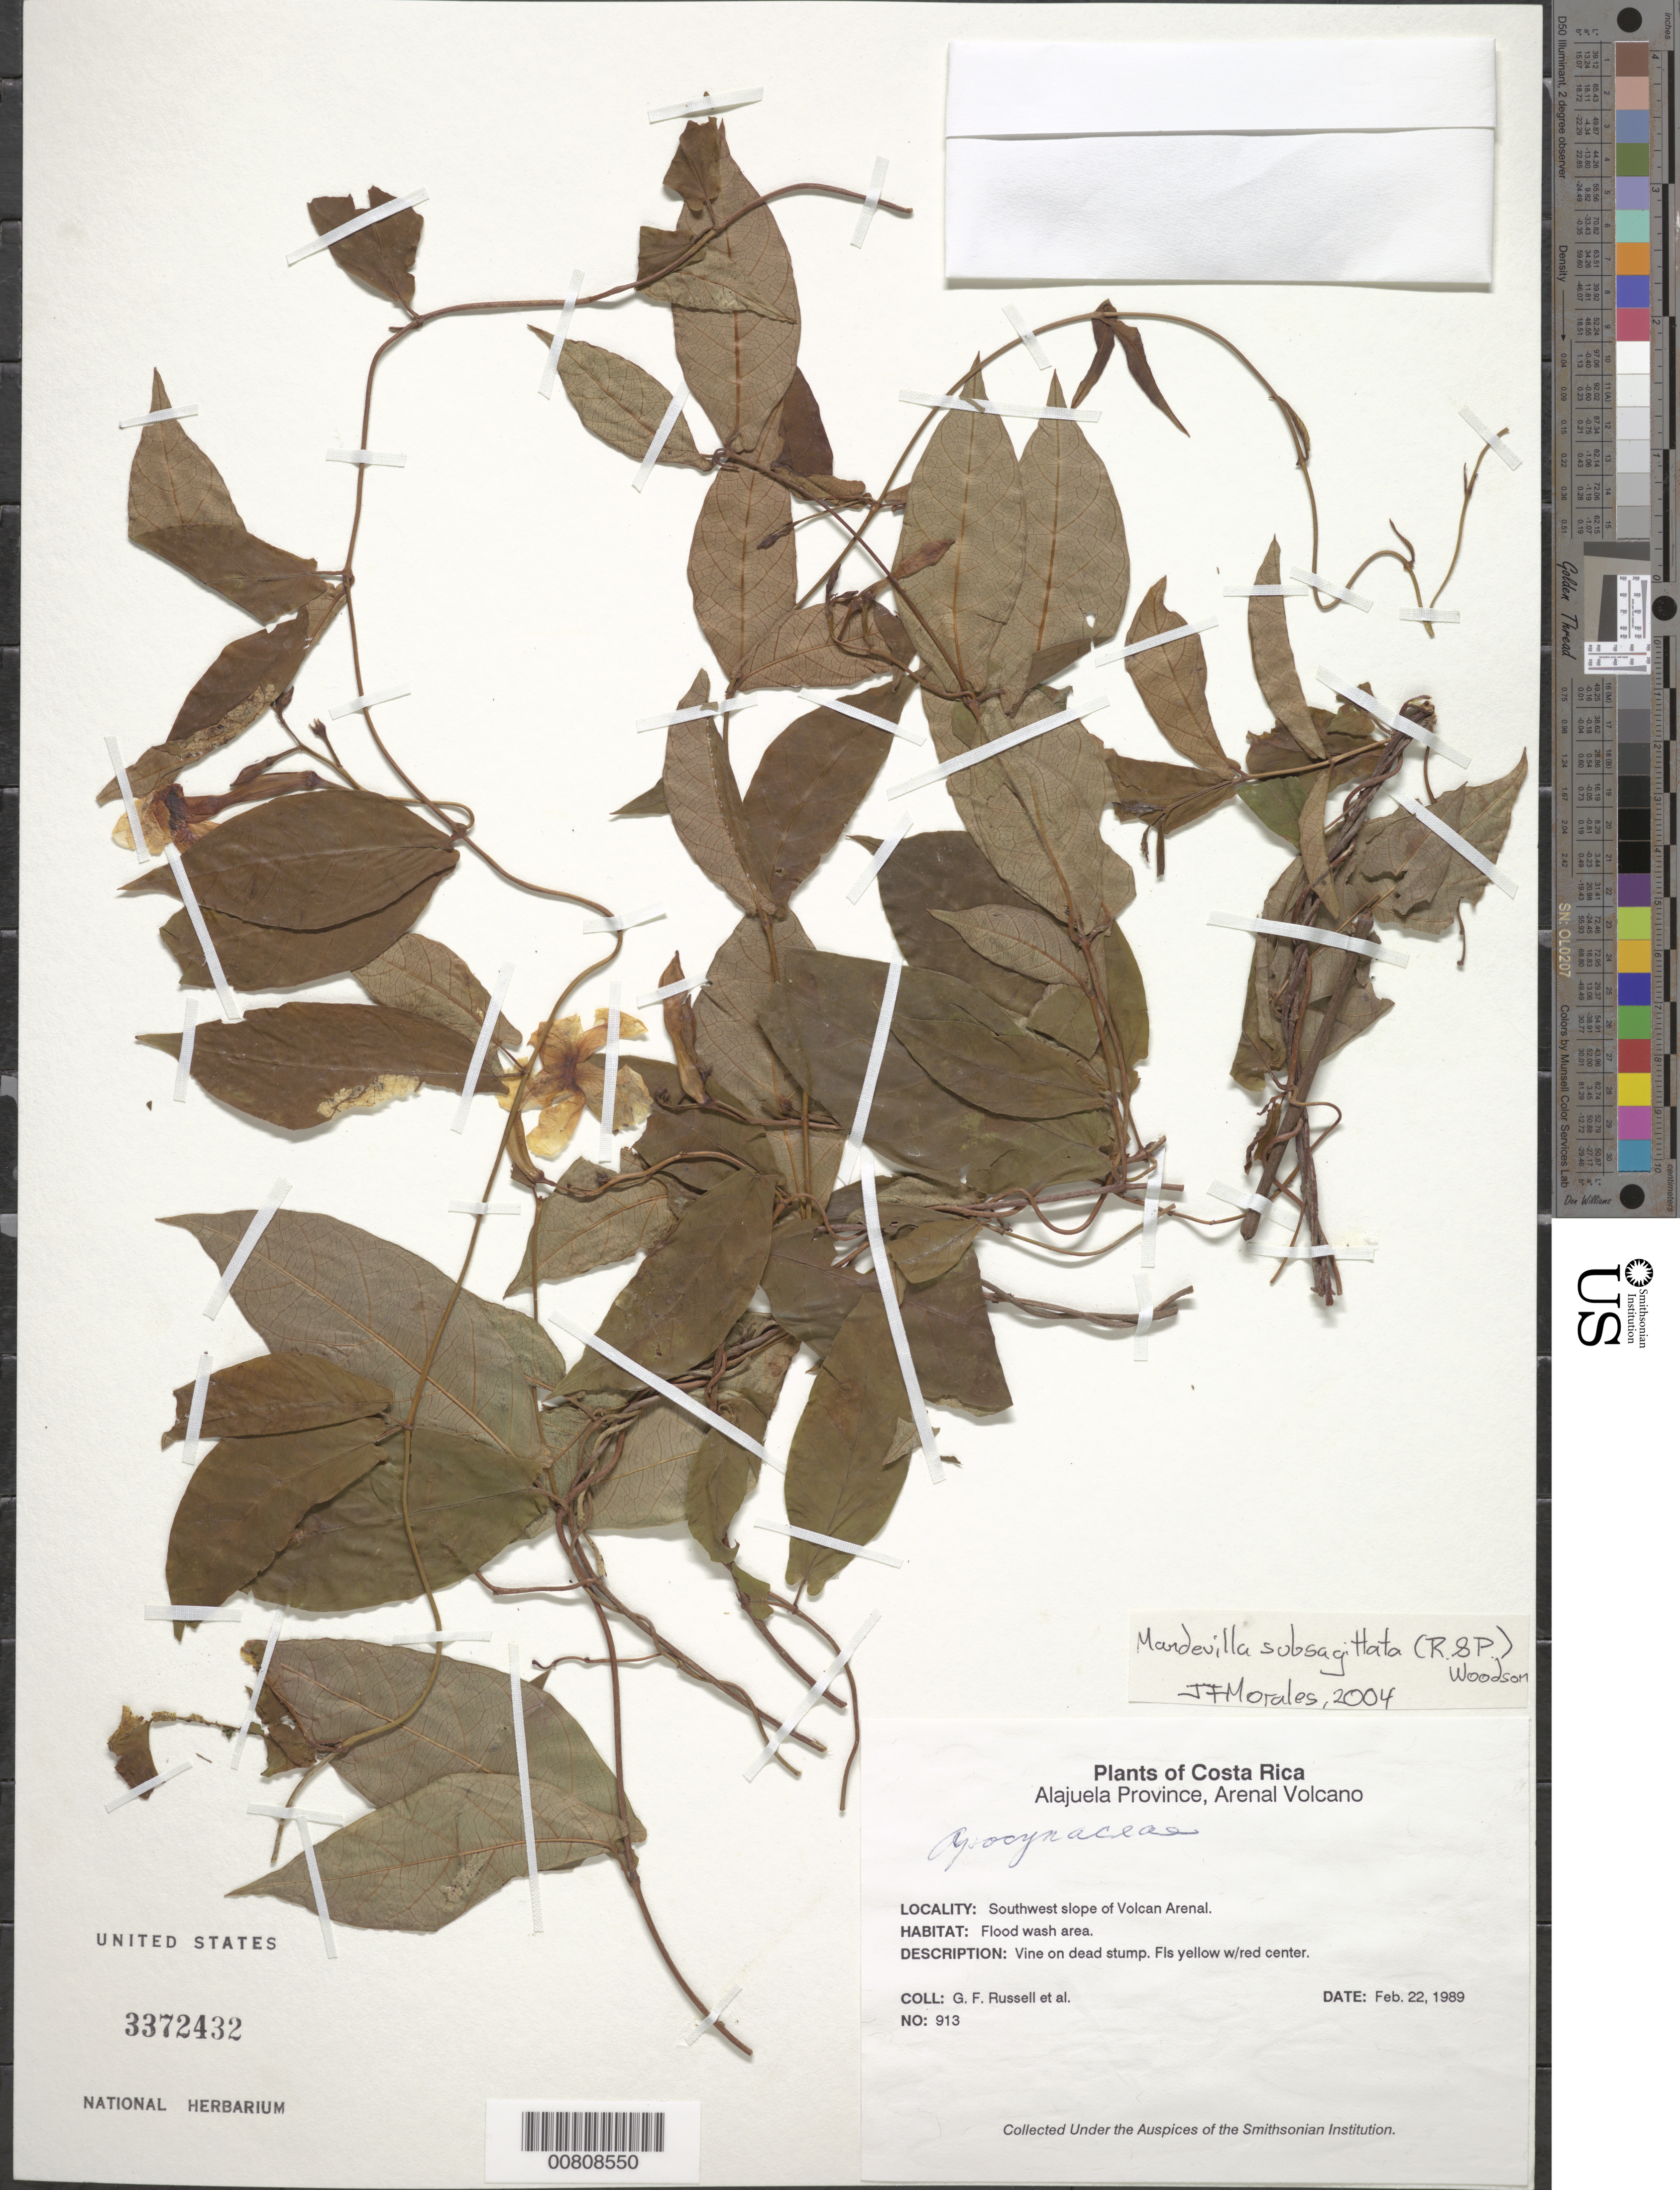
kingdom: Plantae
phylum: Tracheophyta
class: Magnoliopsida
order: Gentianales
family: Apocynaceae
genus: Mandevilla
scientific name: Mandevilla subsagittata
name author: (Ruiz & Pav.) Woodson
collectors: G. Russell & et al.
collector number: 913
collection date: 1989-02-22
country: Costa Rica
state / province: Alajuela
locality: Arenal Volcano, Southwest slope of Volcan Arenal.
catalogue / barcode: US 3372432